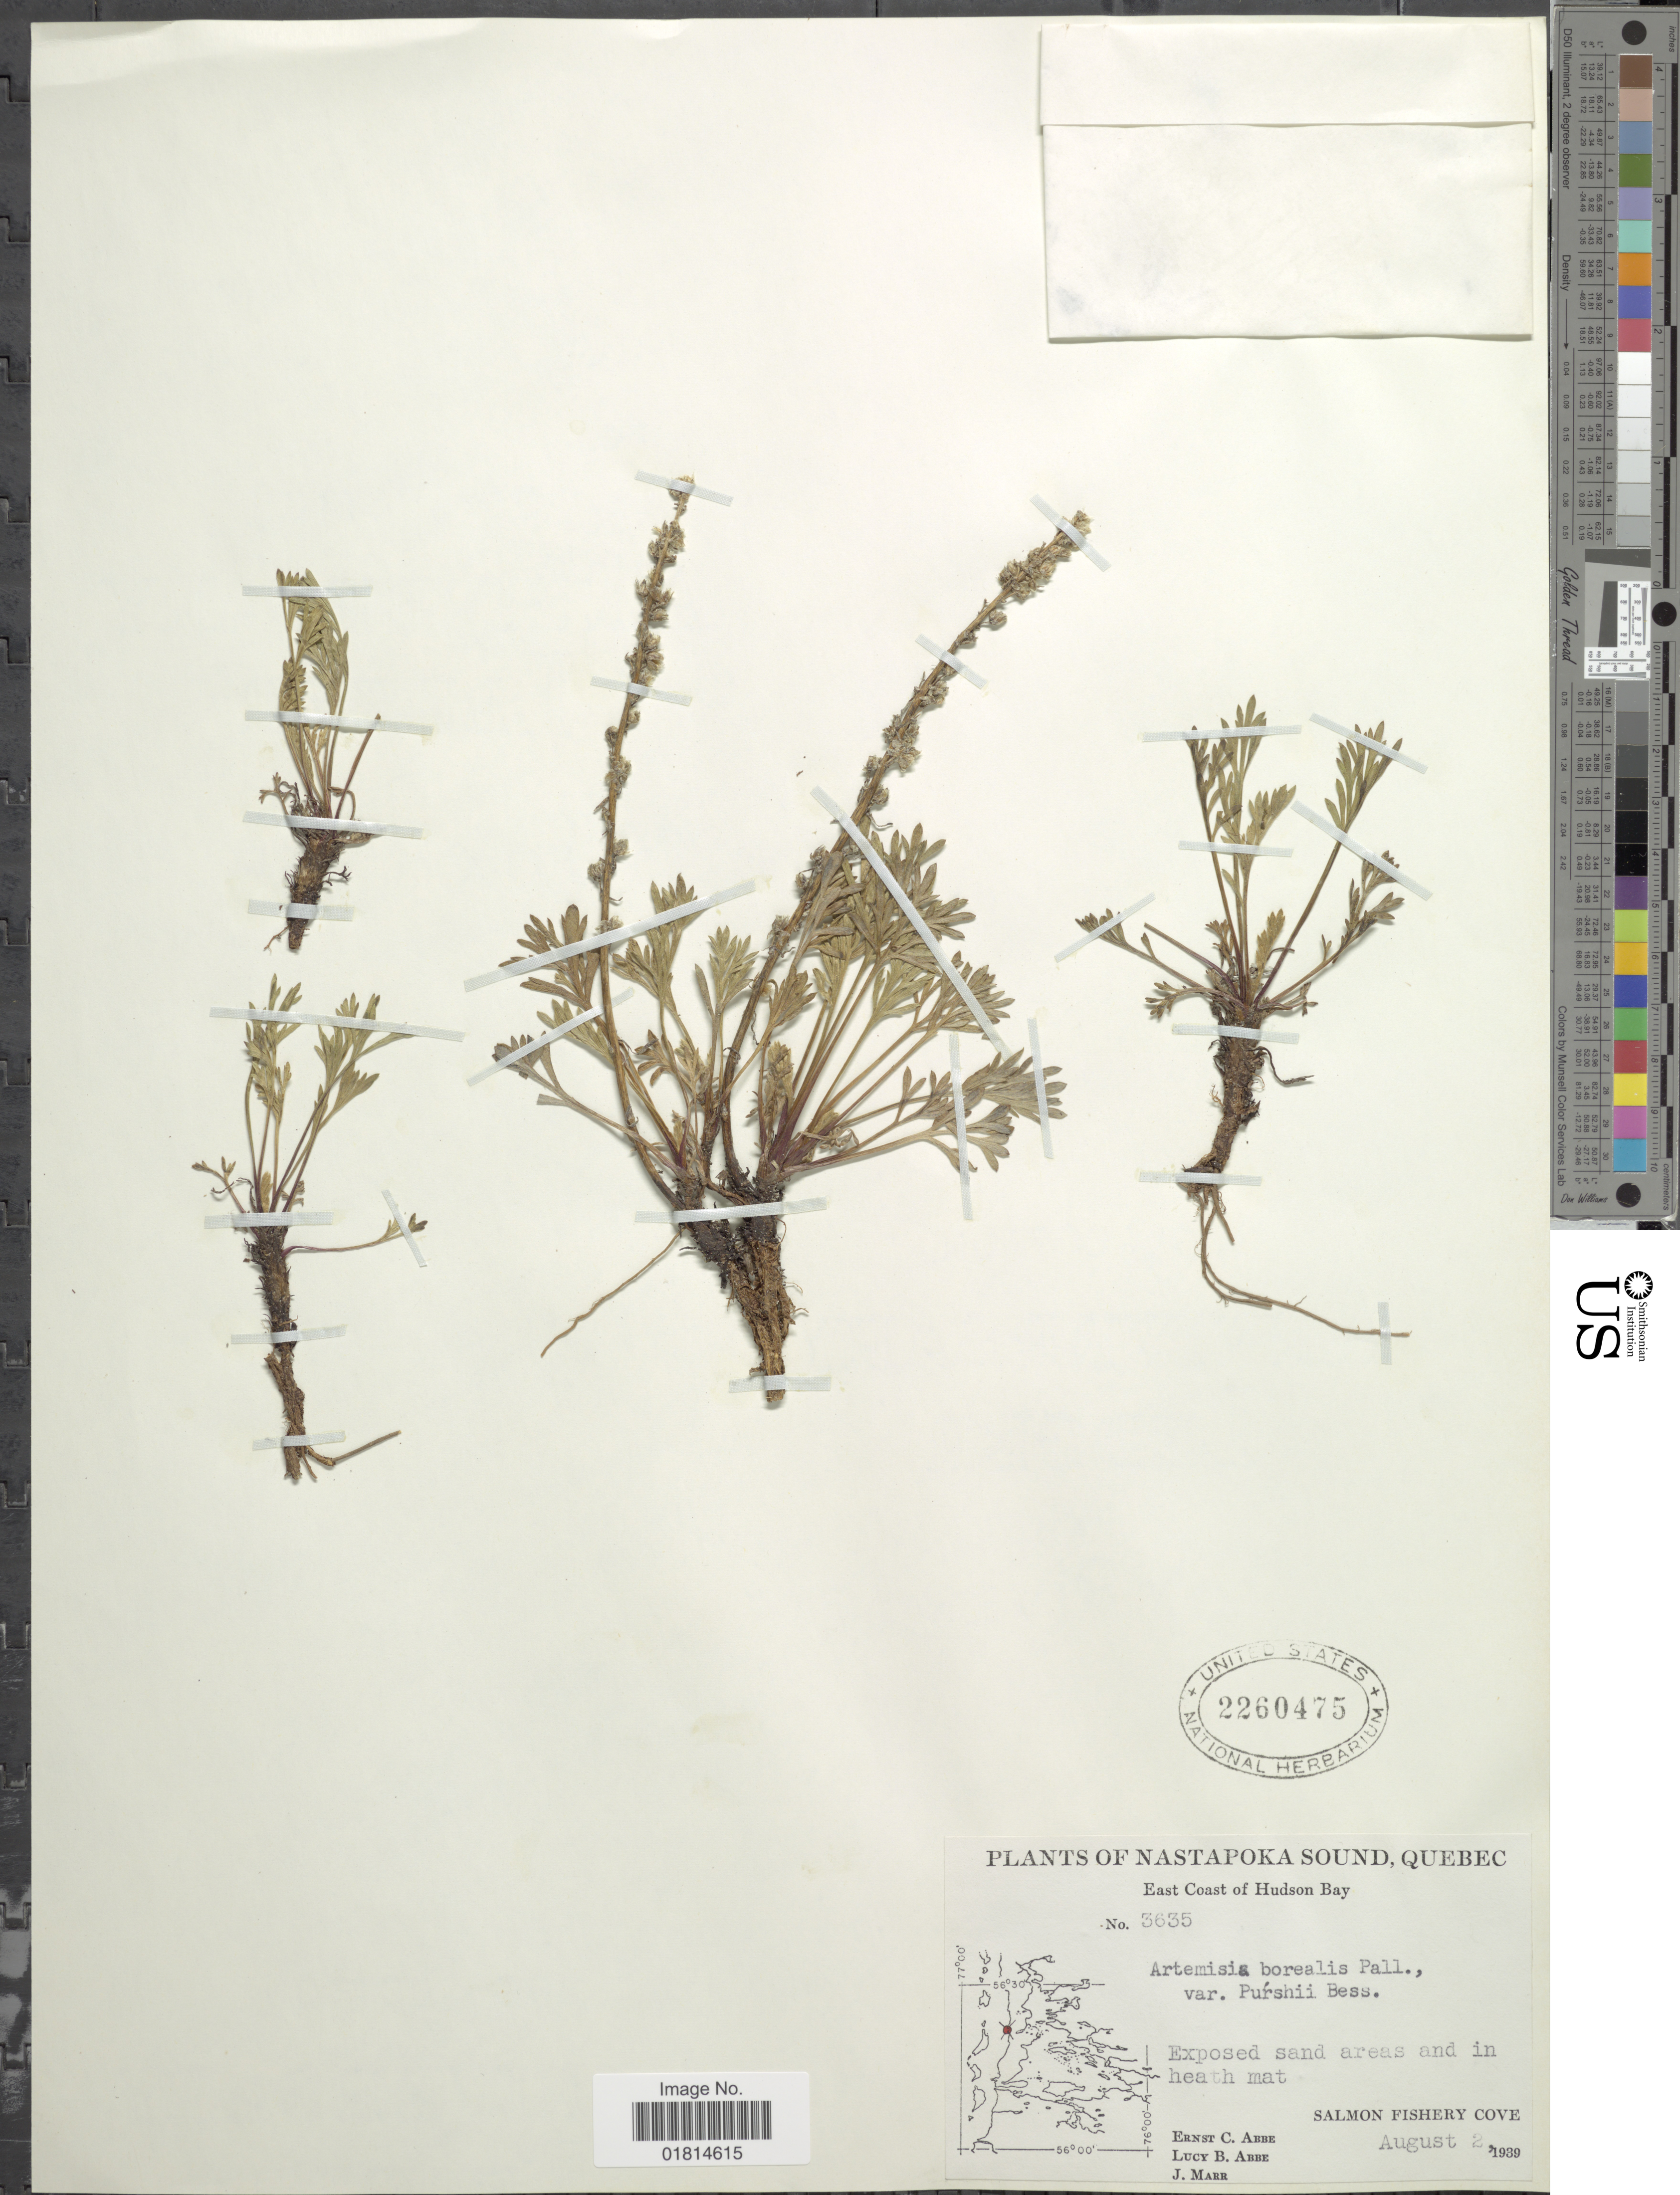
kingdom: Plantae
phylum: Tracheophyta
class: Magnoliopsida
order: Asterales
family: Asteraceae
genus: Artemisia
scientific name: Artemisia borealis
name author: Pall.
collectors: E. C. Abbe, L. B. Abbe & J. Marr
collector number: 3635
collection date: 1939-08-02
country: Canada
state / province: Quebec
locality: Nastapoka Sound, Quebec. East Coast of Hudson Bay. Salmon Fishery Cove.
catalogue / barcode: US 2260475